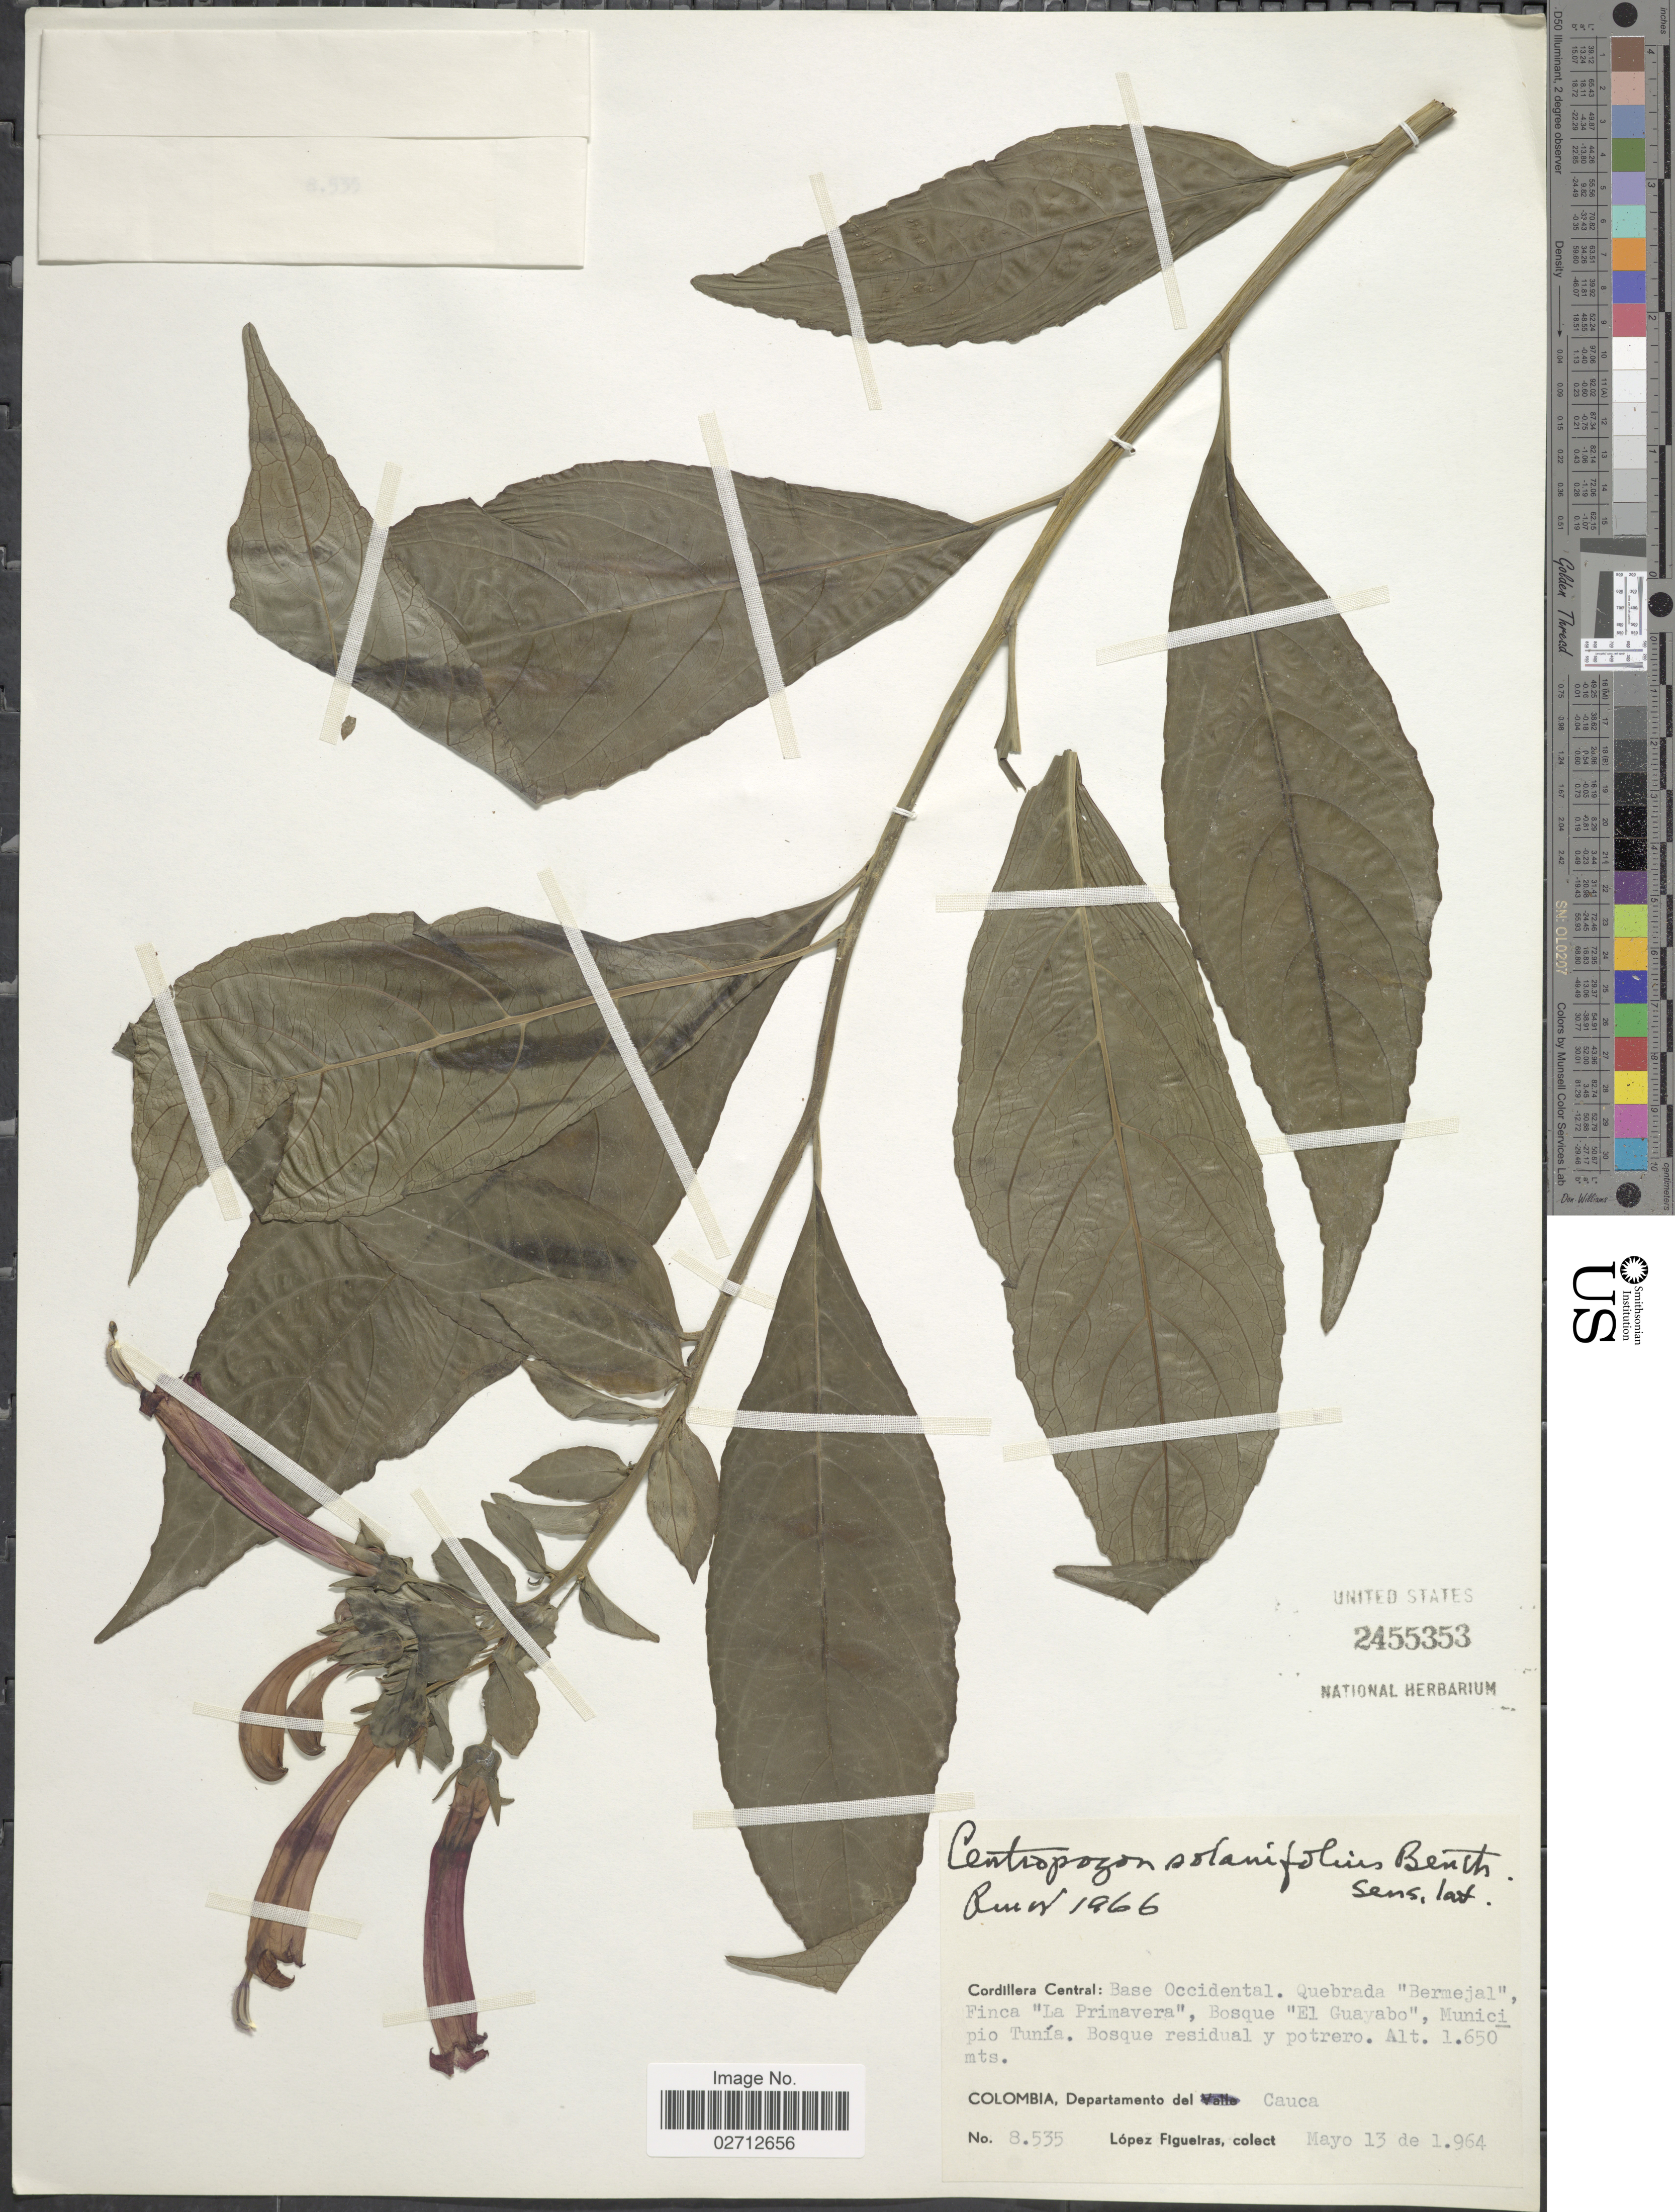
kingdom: Plantae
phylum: Tracheophyta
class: Magnoliopsida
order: Asterales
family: Campanulaceae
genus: Centropogon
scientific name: Centropogon solanifolius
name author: Benth.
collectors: M. López Figueiras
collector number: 8535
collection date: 1964-05-13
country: Colombia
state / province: Cauca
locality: Cordillera Central: Base Occidental. Quebrada 'Bermejal', Finca 'La Primavera', Bosque 'El Guayabo', Municipio Tunía. Departamento del Cauca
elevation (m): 1650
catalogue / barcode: US 2455353